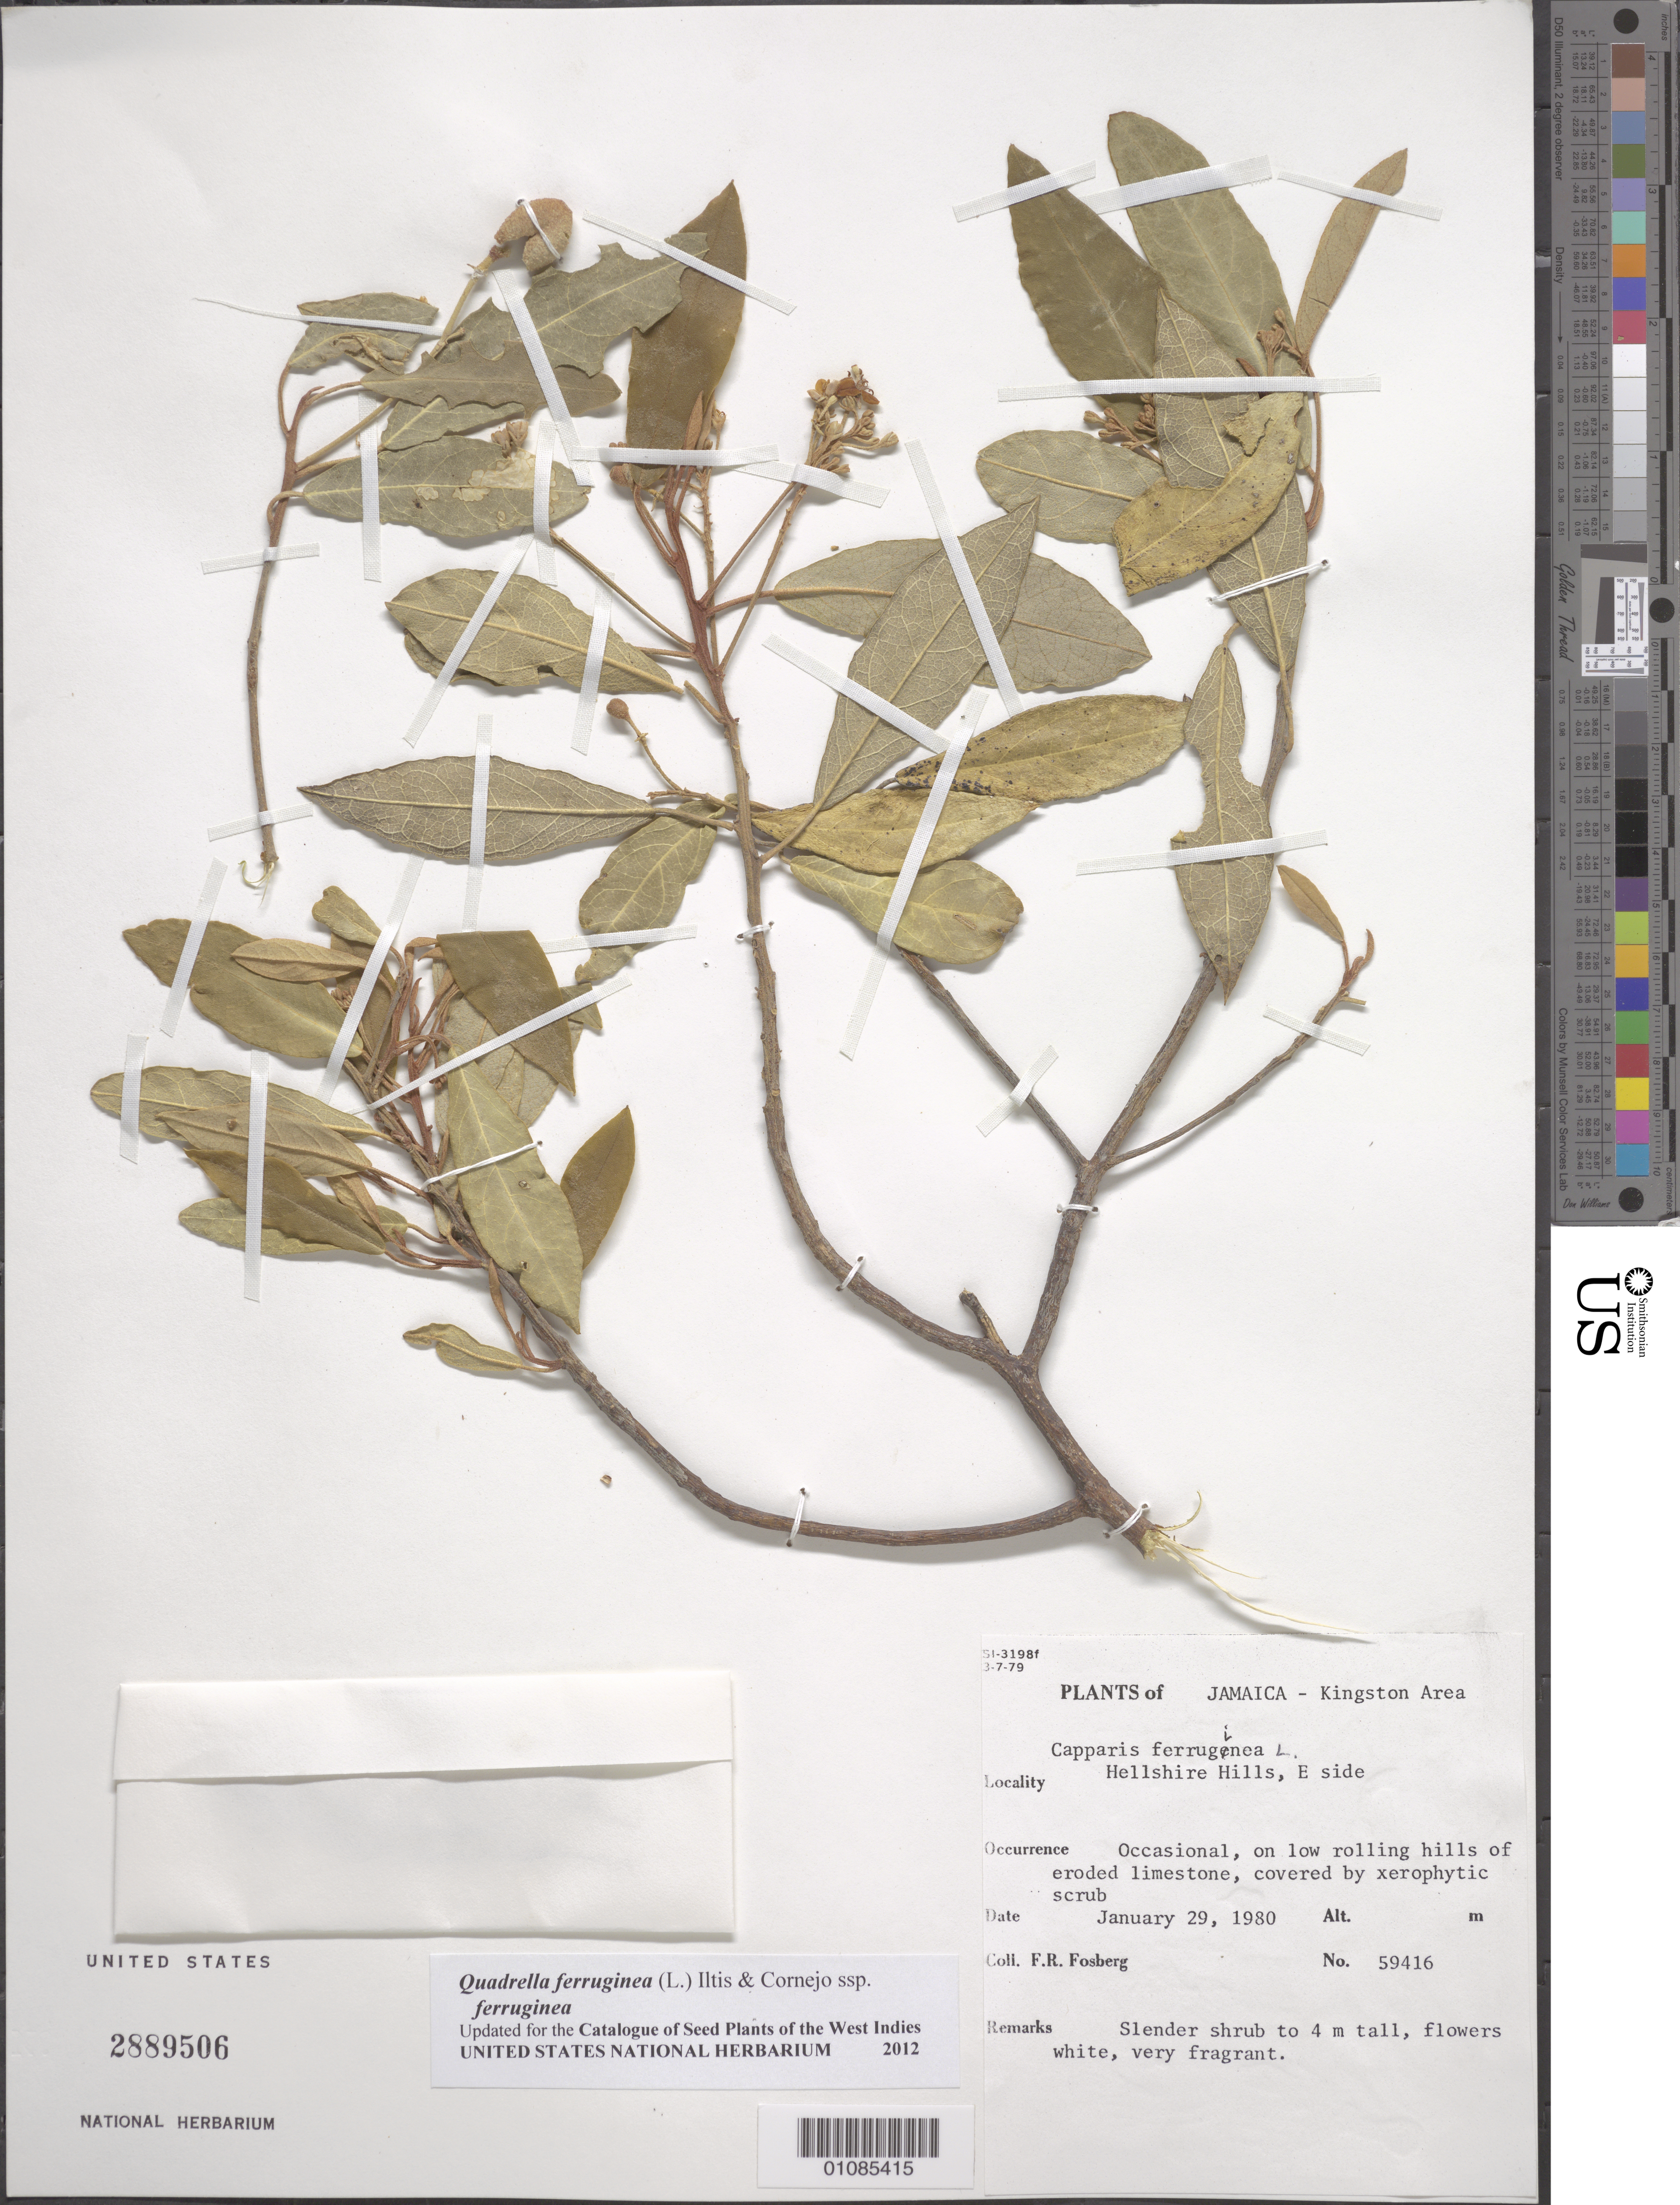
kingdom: Plantae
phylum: Tracheophyta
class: Magnoliopsida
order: Brassicales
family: Capparaceae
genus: Quadrella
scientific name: Quadrella ferruginea subsp. ferruginea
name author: (L.) Cornejo & Iltis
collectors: F. R. Fosberg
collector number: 59416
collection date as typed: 29 Jan 1980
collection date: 1980-01-29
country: Jamaica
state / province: Kingston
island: Jamaica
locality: Hellshire Hills, E side.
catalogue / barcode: US 2889506